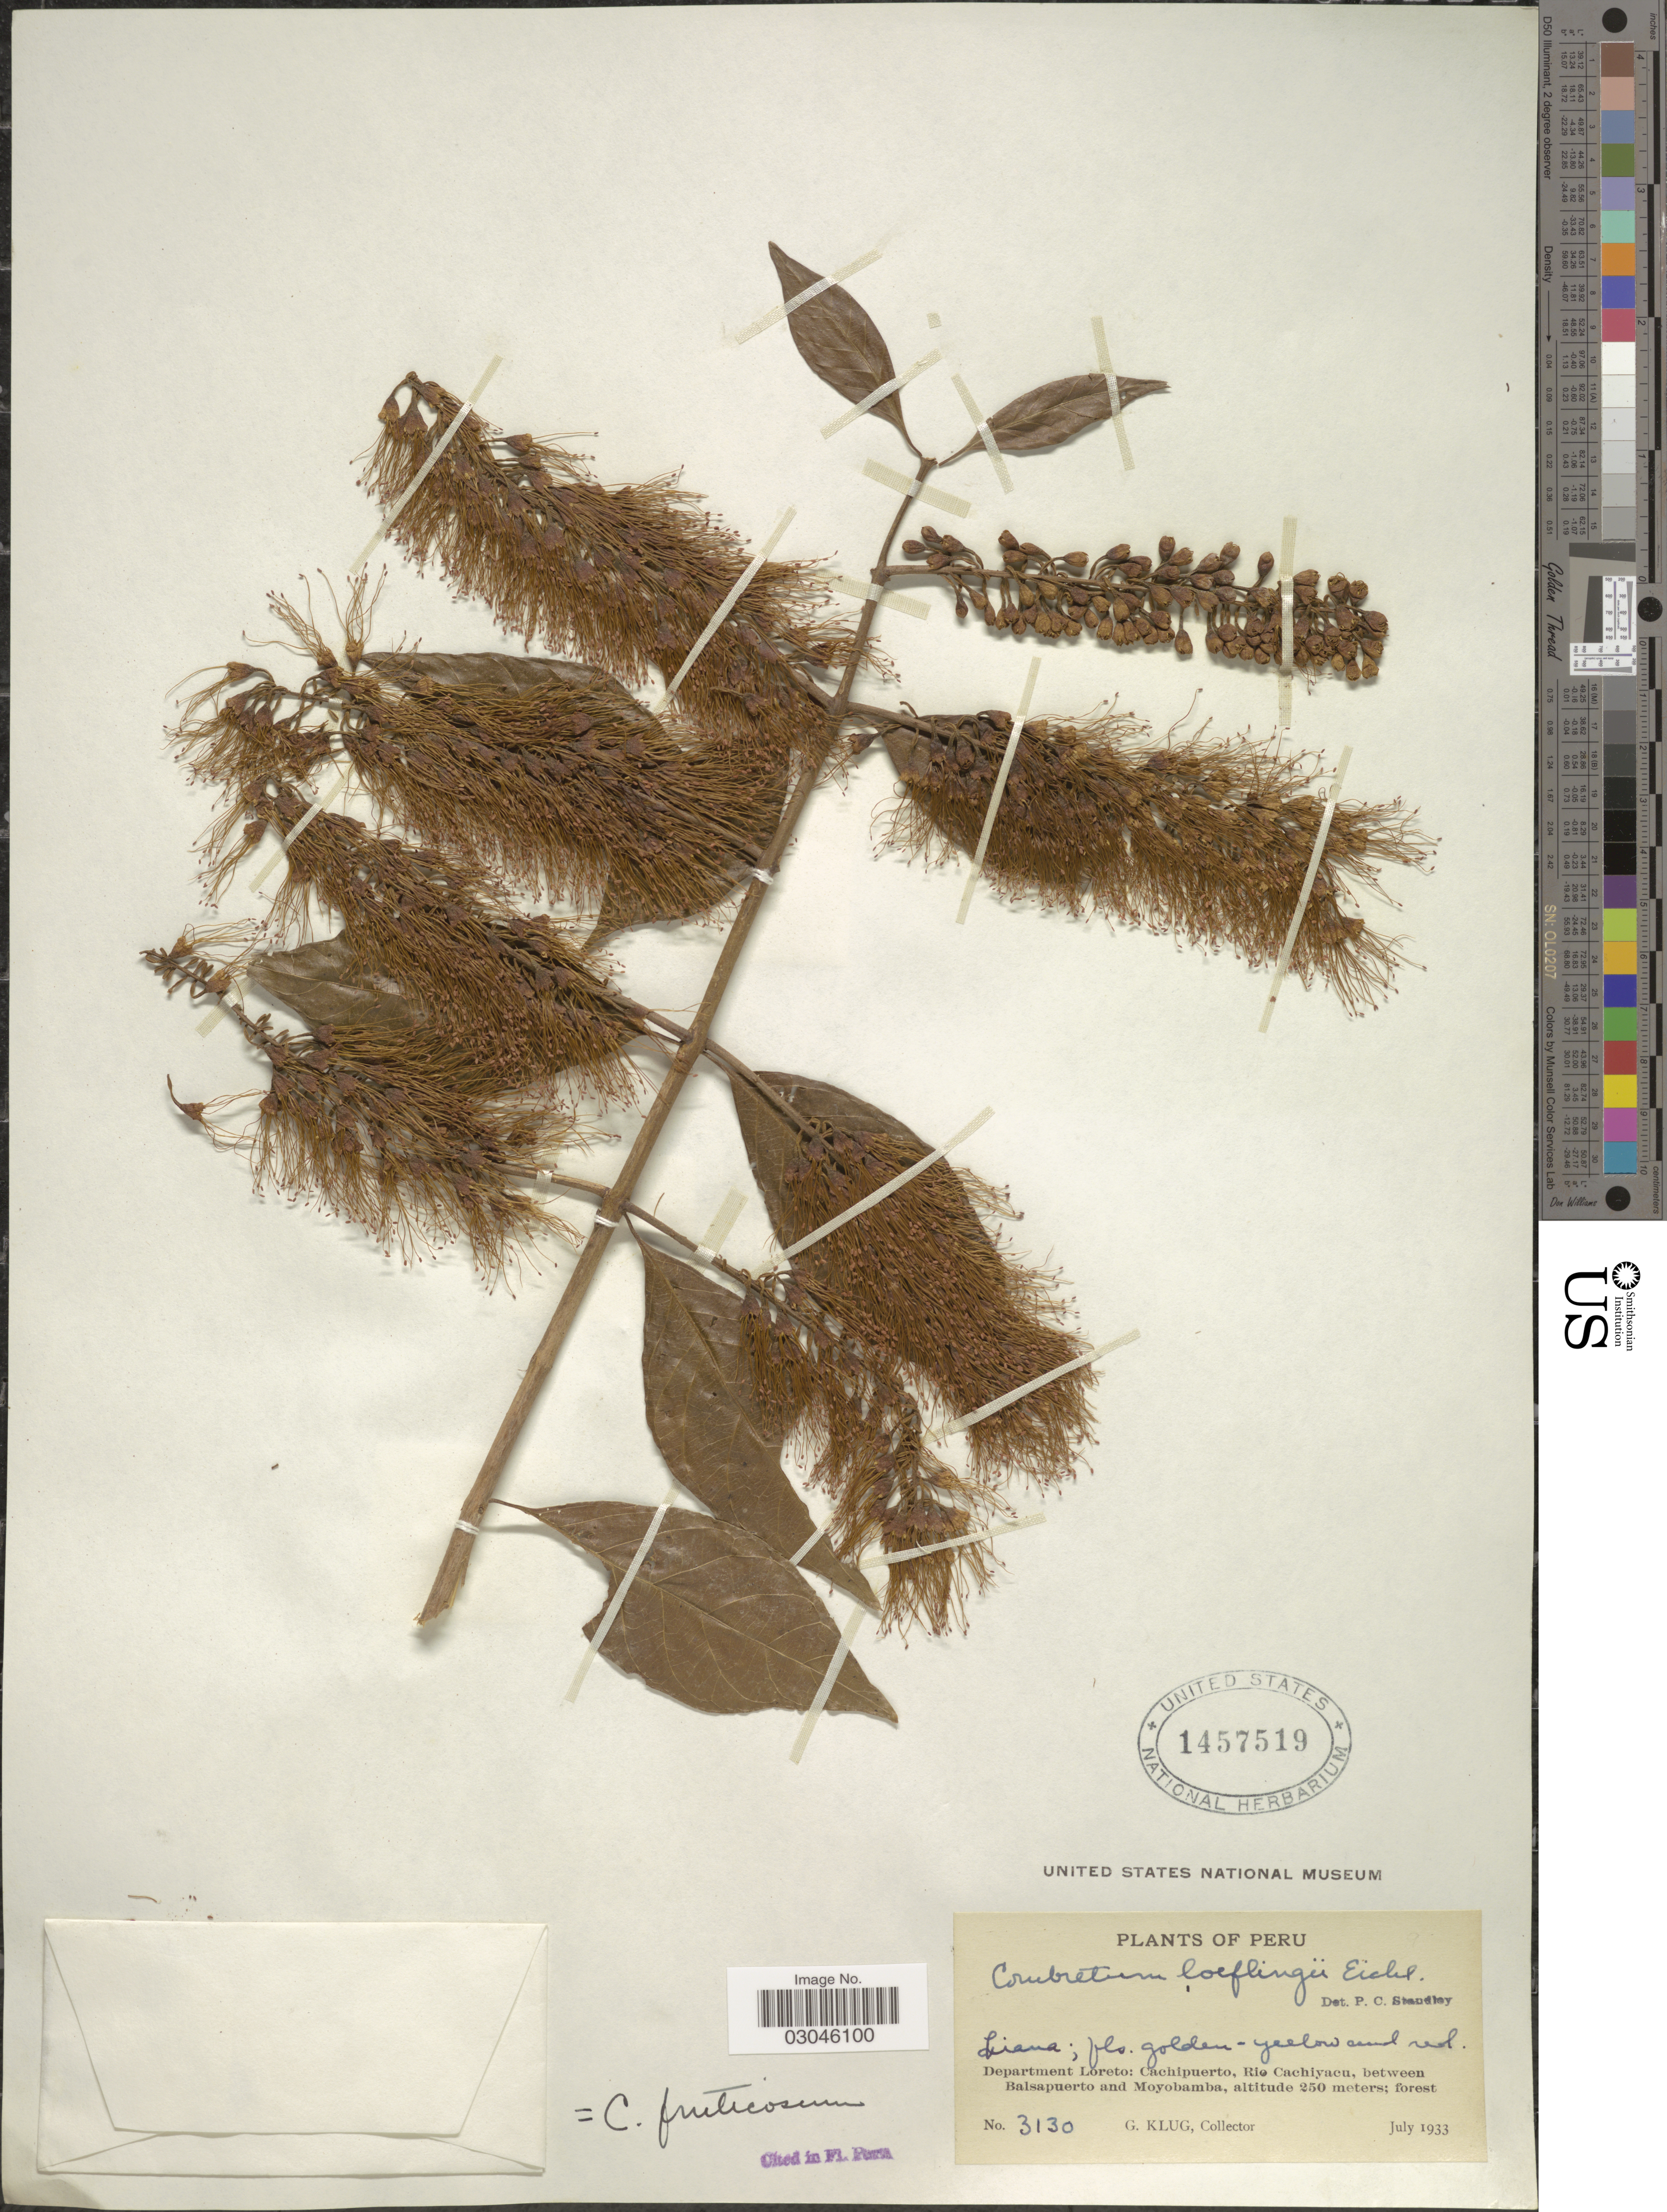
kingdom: Plantae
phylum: Tracheophyta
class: Magnoliopsida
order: Myrtales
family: Combretaceae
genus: Combretum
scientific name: Combretum fruticosum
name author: (Loefl.) Stuntz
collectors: G. Klug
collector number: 3130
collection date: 1933-07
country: Peru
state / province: Loreto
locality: Department Loreto: Cachipuerto, Rio Cachiyacu, between Baslapuerto and Moyobamba.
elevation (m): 250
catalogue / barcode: US 1457519